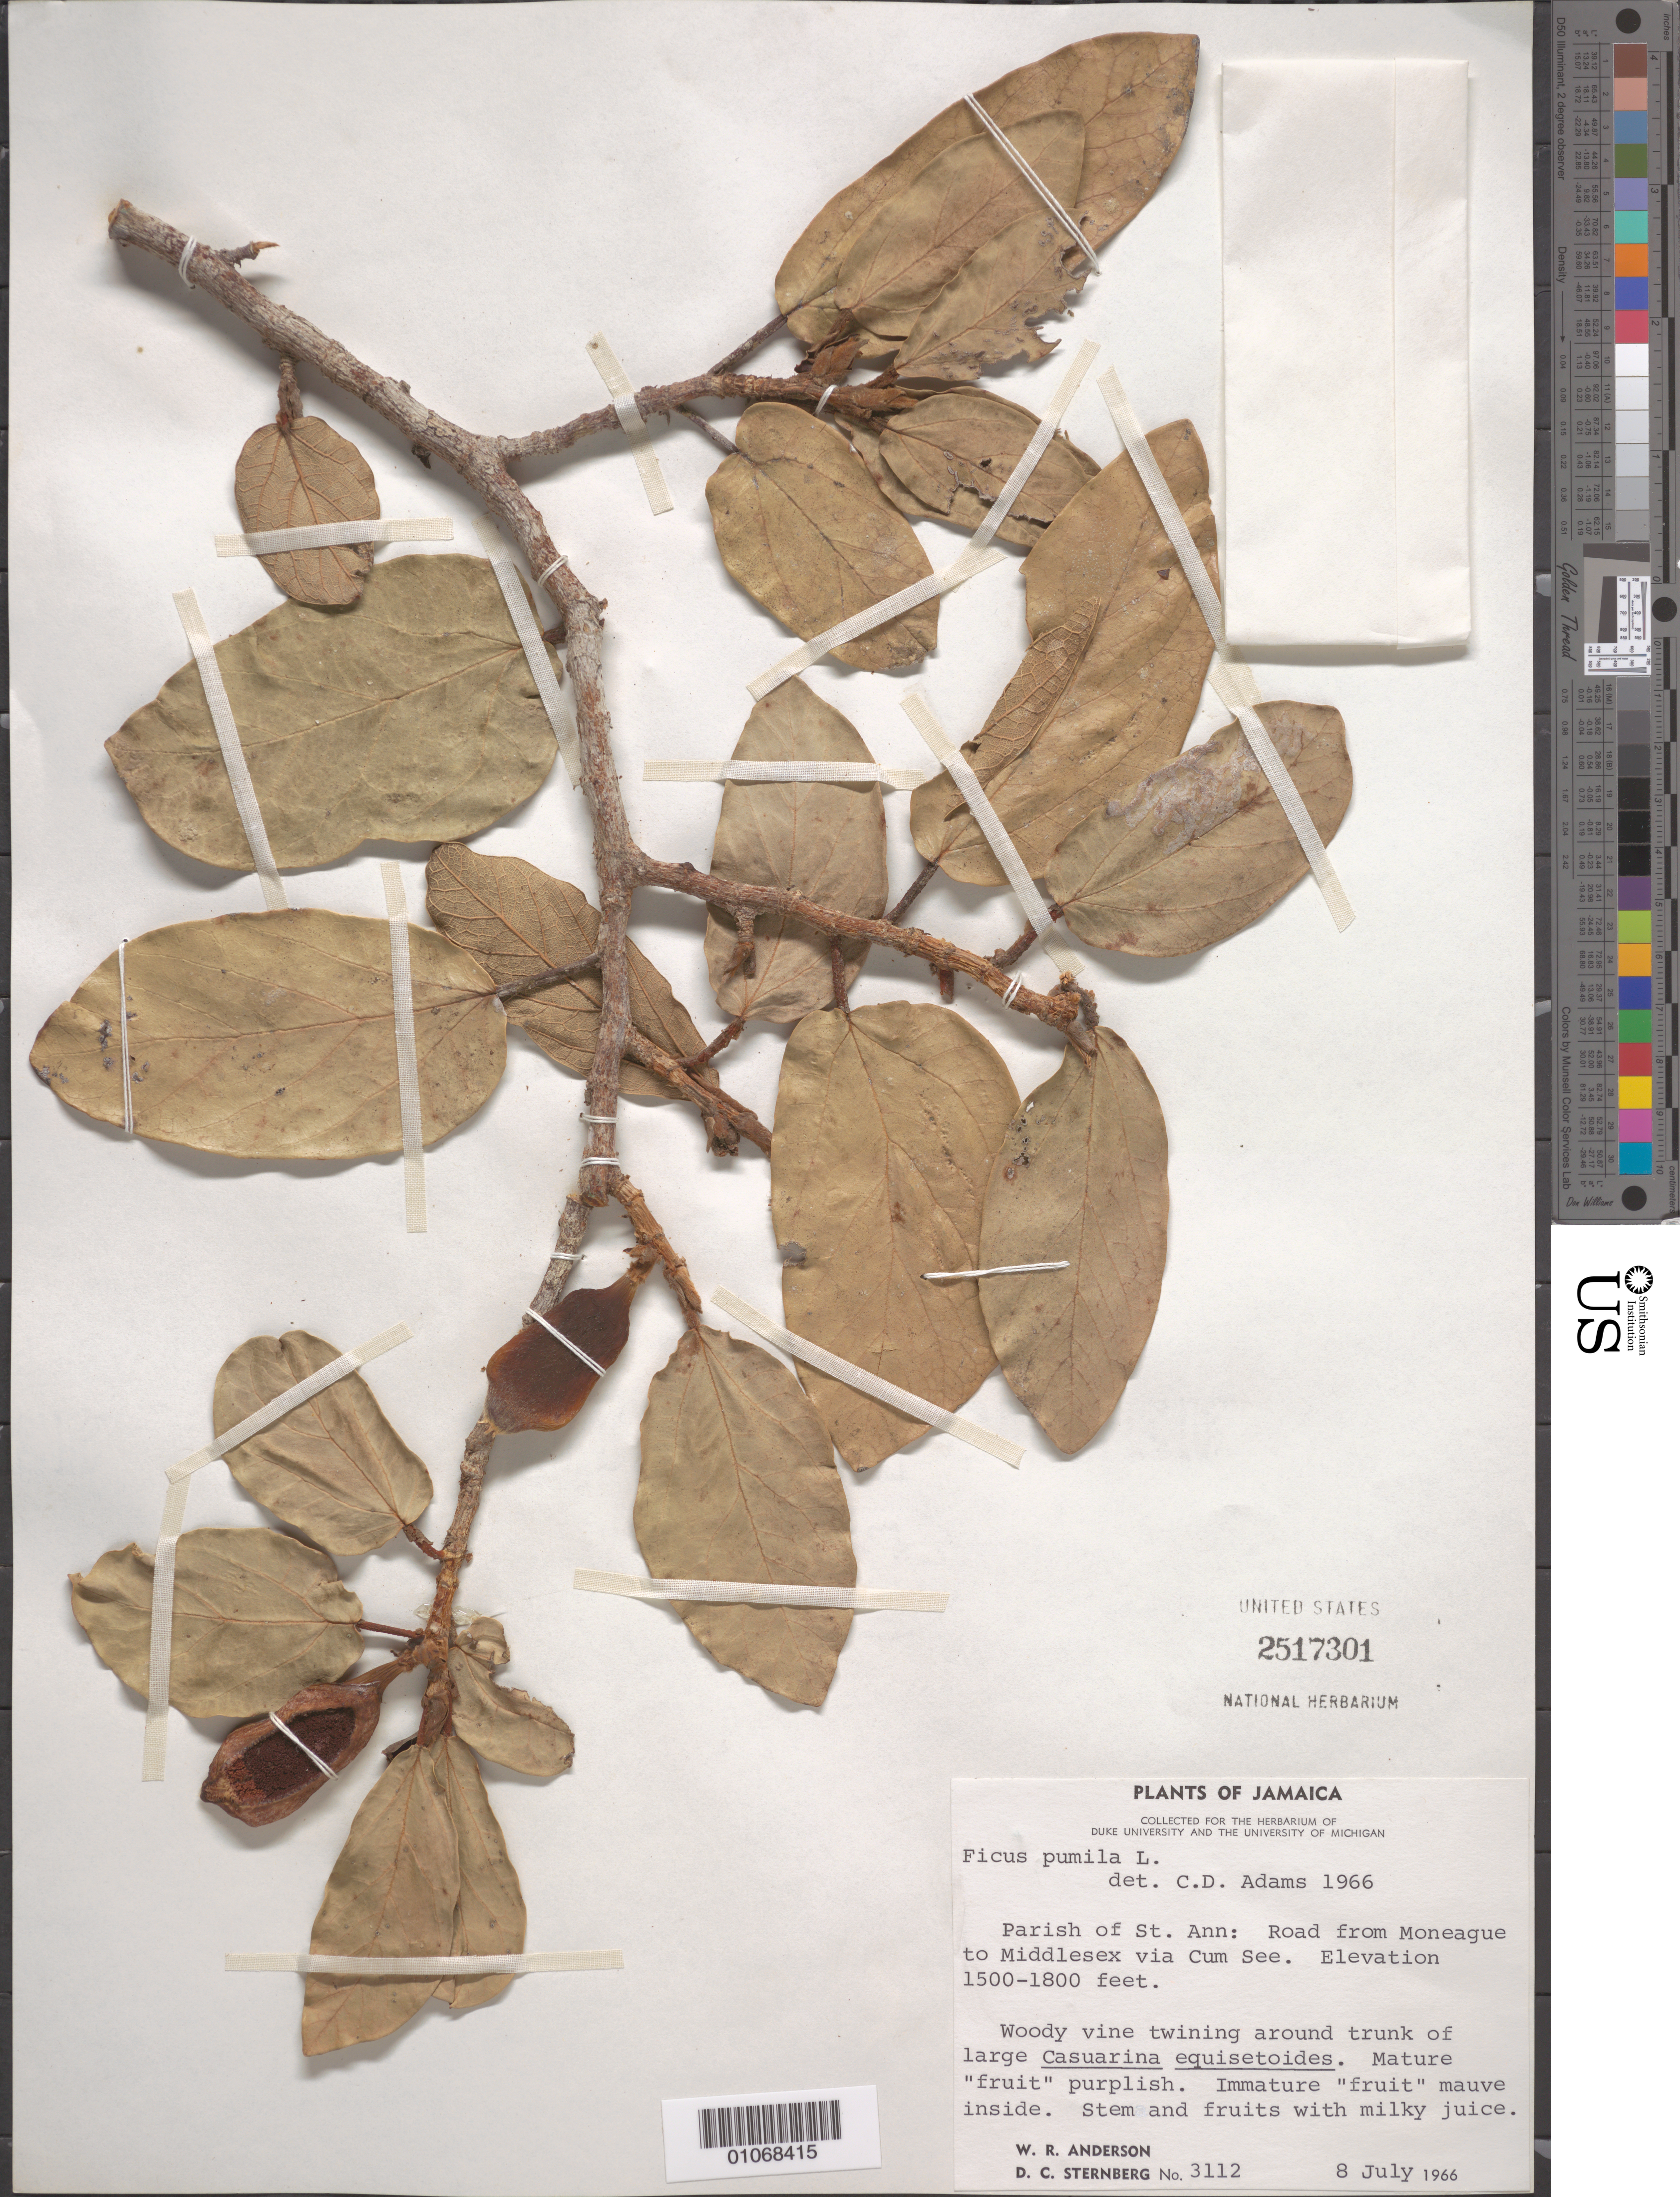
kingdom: Plantae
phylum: Tracheophyta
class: Magnoliopsida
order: Rosales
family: Moraceae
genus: Ficus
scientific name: Ficus pumila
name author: L.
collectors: W. R. Anderson & D. Sternberg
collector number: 3112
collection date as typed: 08 Jul 1966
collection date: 1966-07-08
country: Jamaica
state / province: Saint Ann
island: Jamaica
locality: Road from Moneague to Middlesex via Cum See.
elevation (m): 457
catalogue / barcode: US 2517301